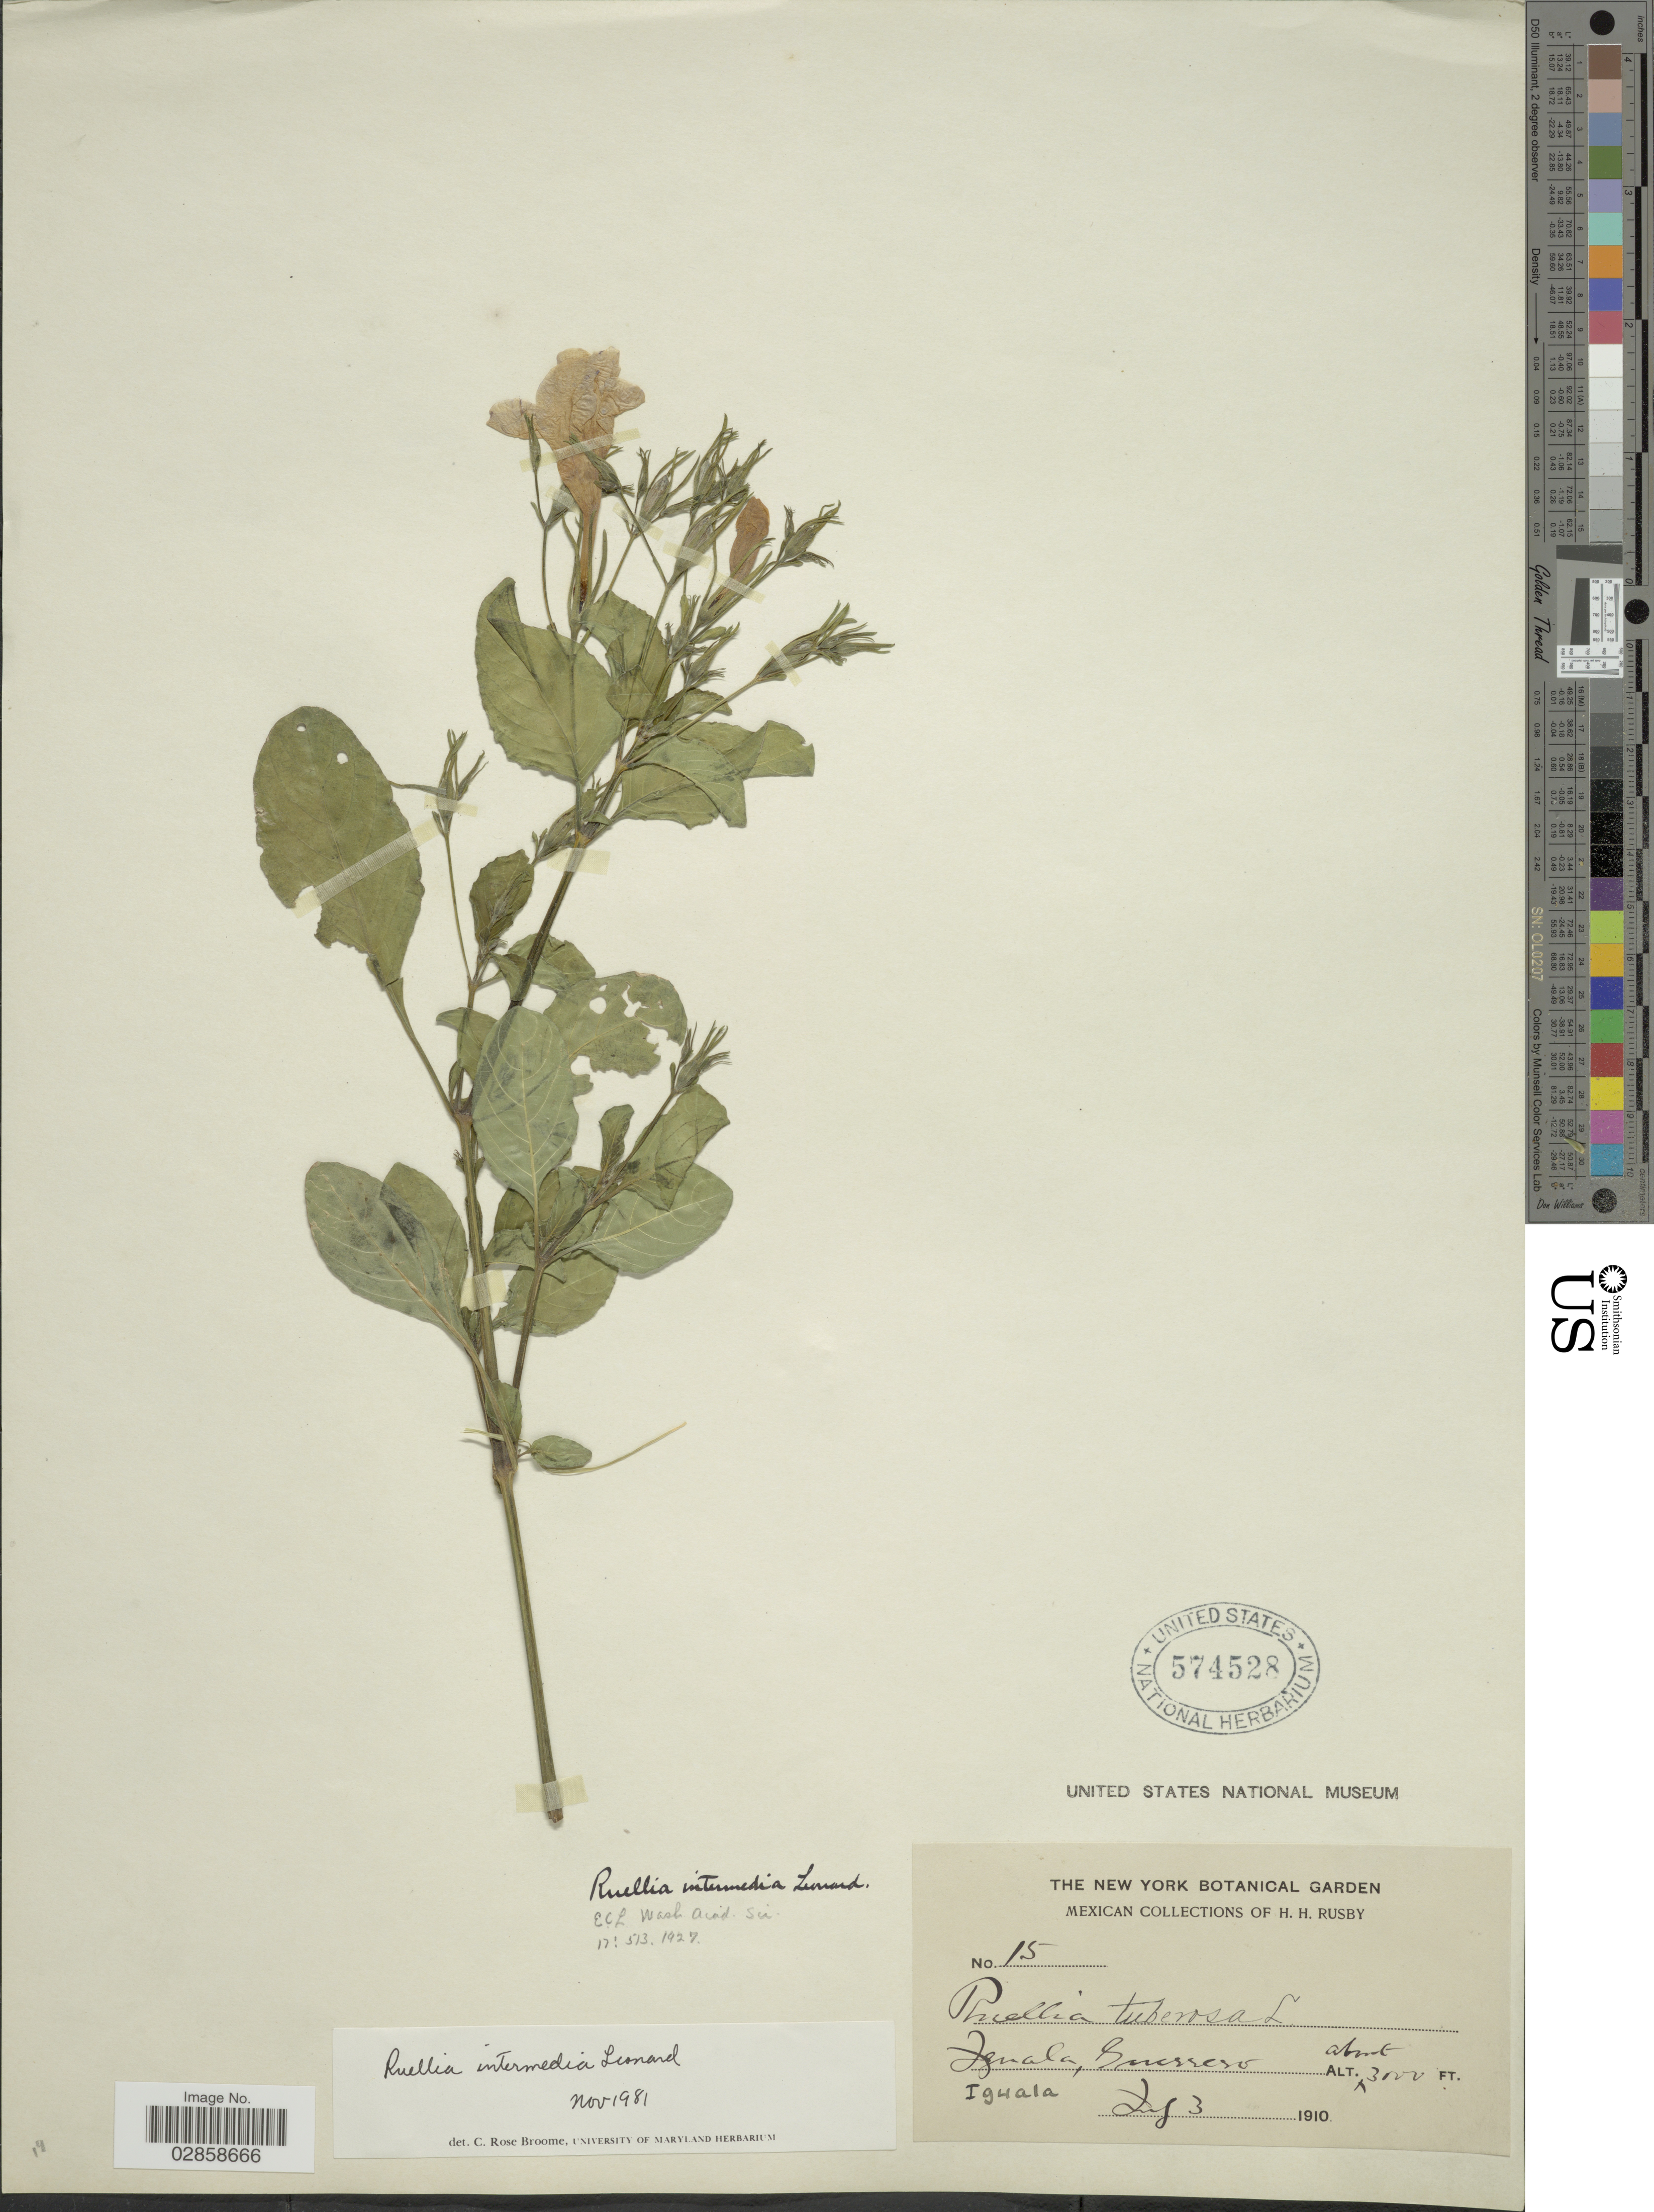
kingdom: Plantae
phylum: Tracheophyta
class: Magnoliopsida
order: Lamiales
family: Acanthaceae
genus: Ruellia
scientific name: Ruellia intermedia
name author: Leonard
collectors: H. H. Rusby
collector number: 15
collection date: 1910-08-03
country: Mexico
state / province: Guerrero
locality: Iguala.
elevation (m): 914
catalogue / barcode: US 574528